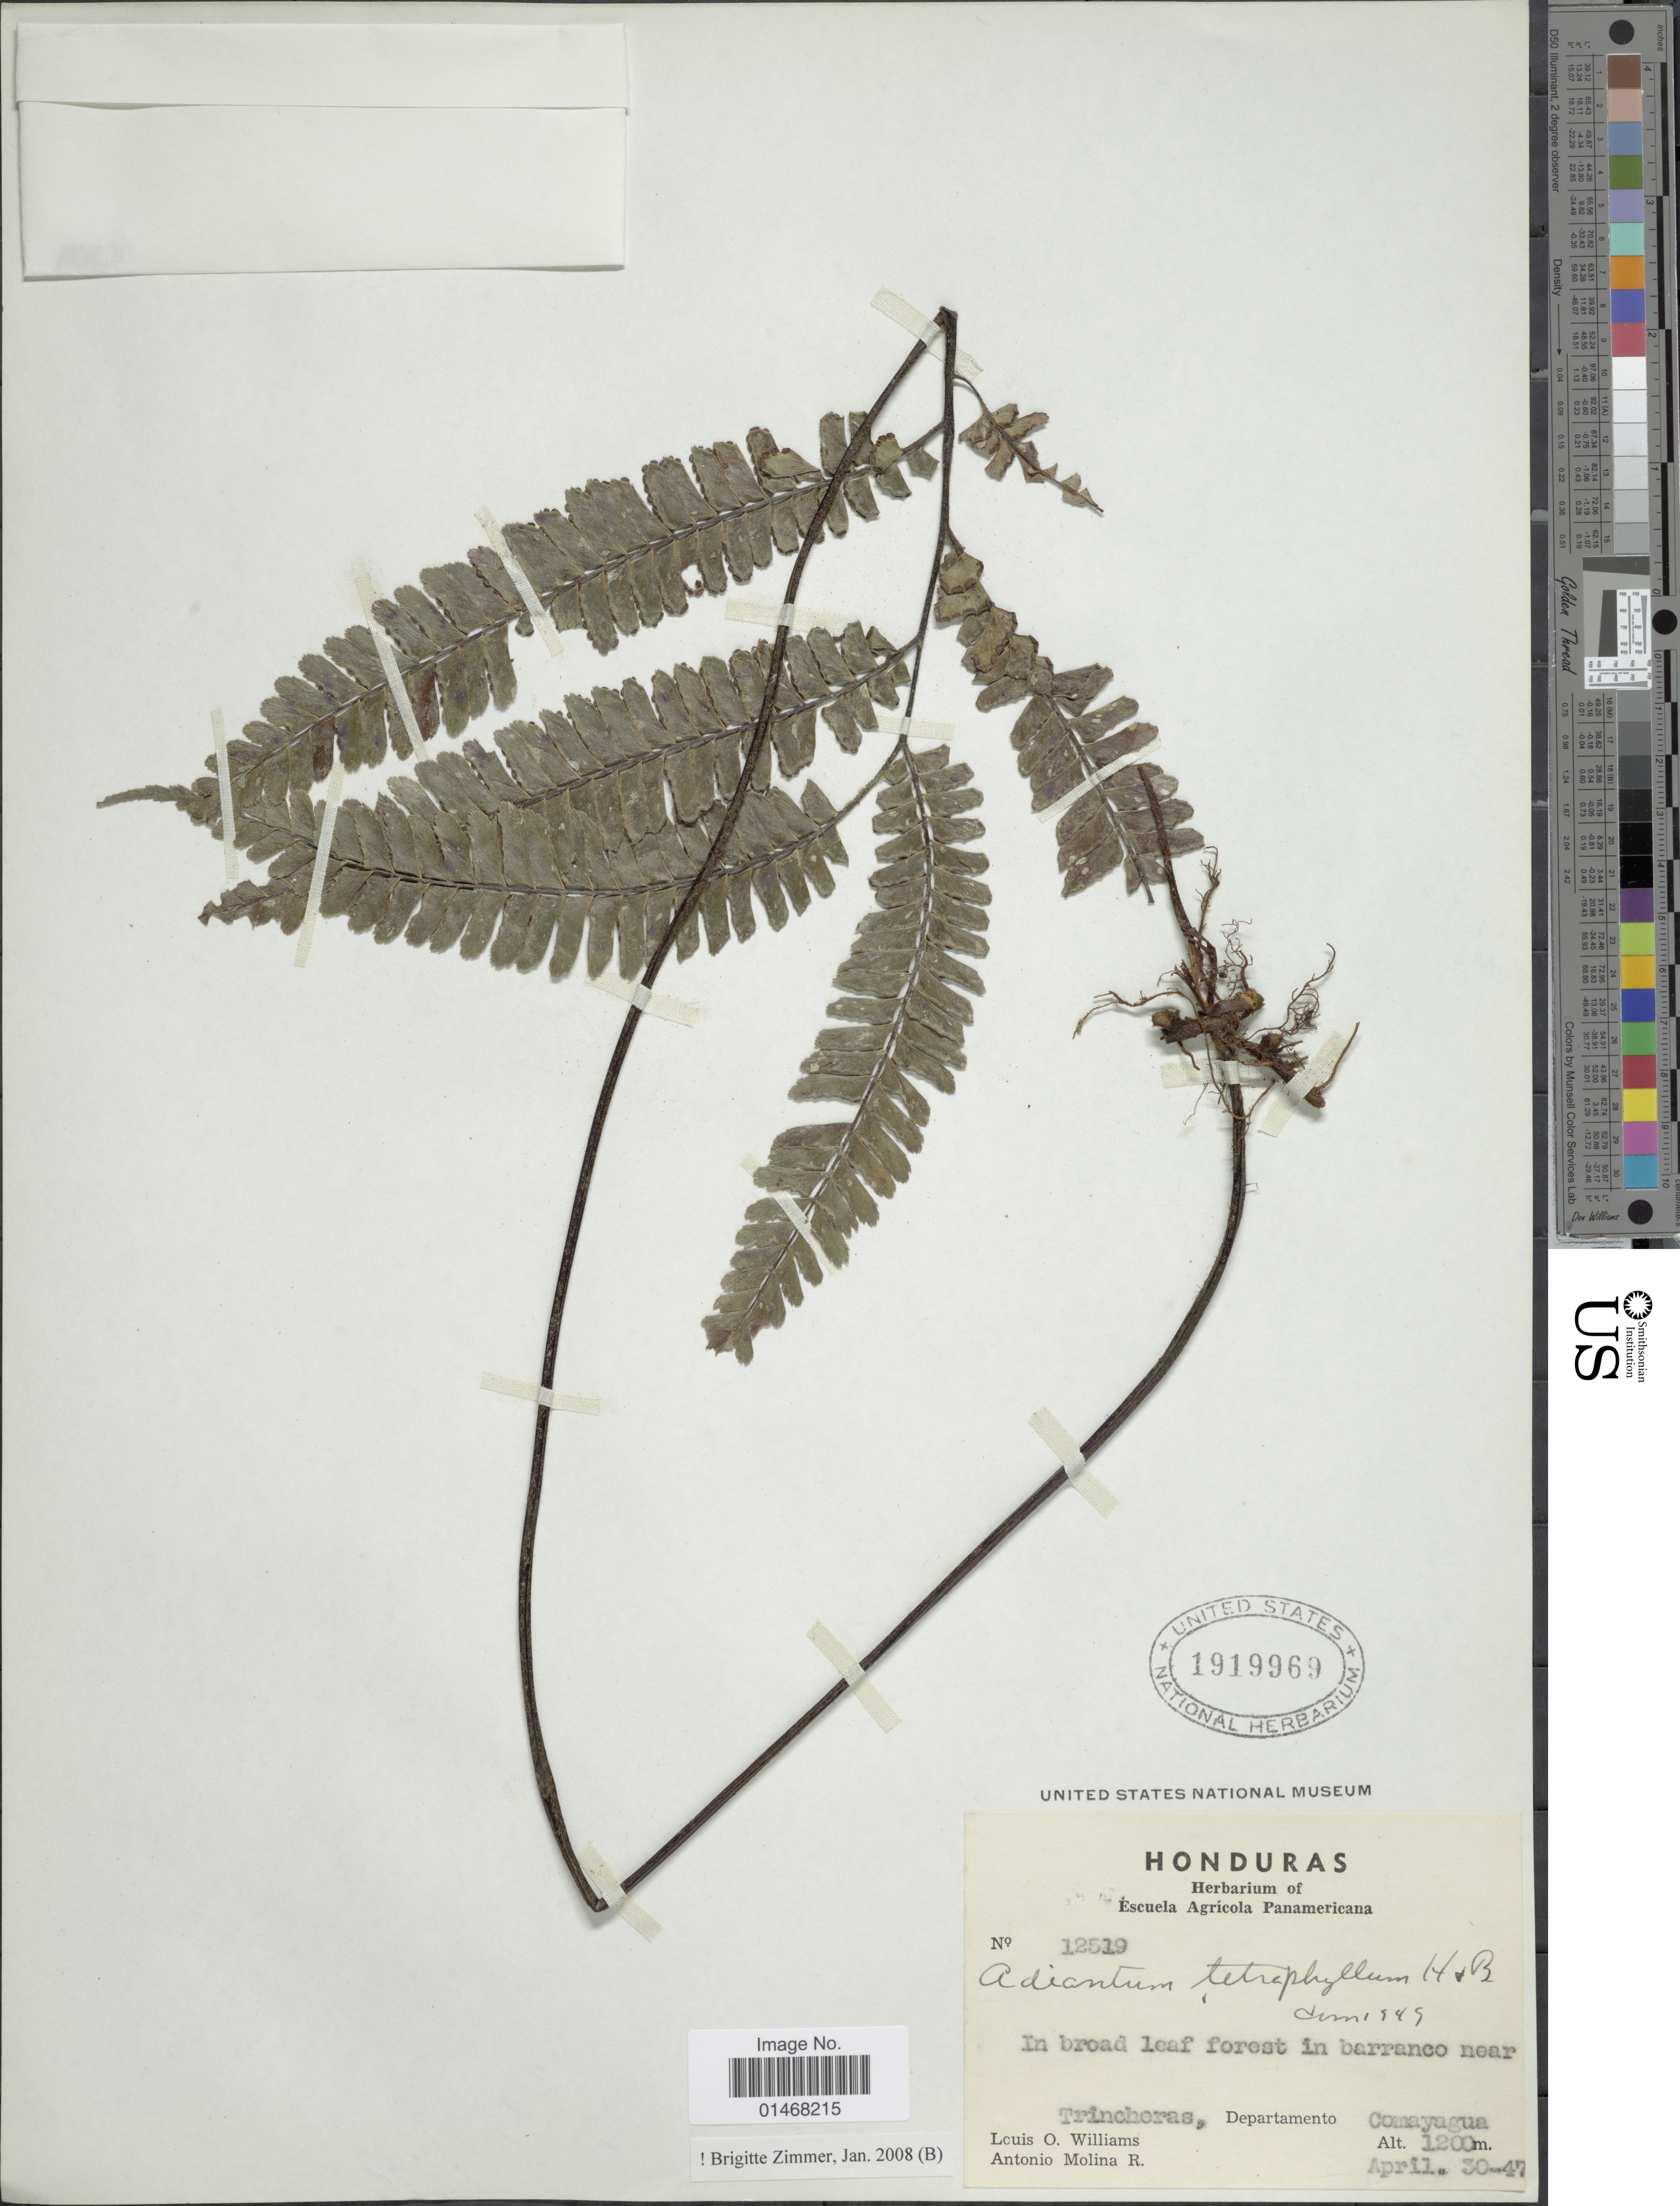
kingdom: Plantae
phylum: Tracheophyta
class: Polypodiopsida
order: Polypodiales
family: Pteridaceae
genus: Adiantum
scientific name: Adiantum tetraphyllum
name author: Humb. & Bonpl. ex Willd.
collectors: L. O. Williams & A. Molina R.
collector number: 12519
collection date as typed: Transcribed d/m/y: 30/4/47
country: Honduras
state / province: Comayagua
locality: In broad leaf forest in barranco near Trincheras, Departamento Comayagua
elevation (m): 1200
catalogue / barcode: US 1919969